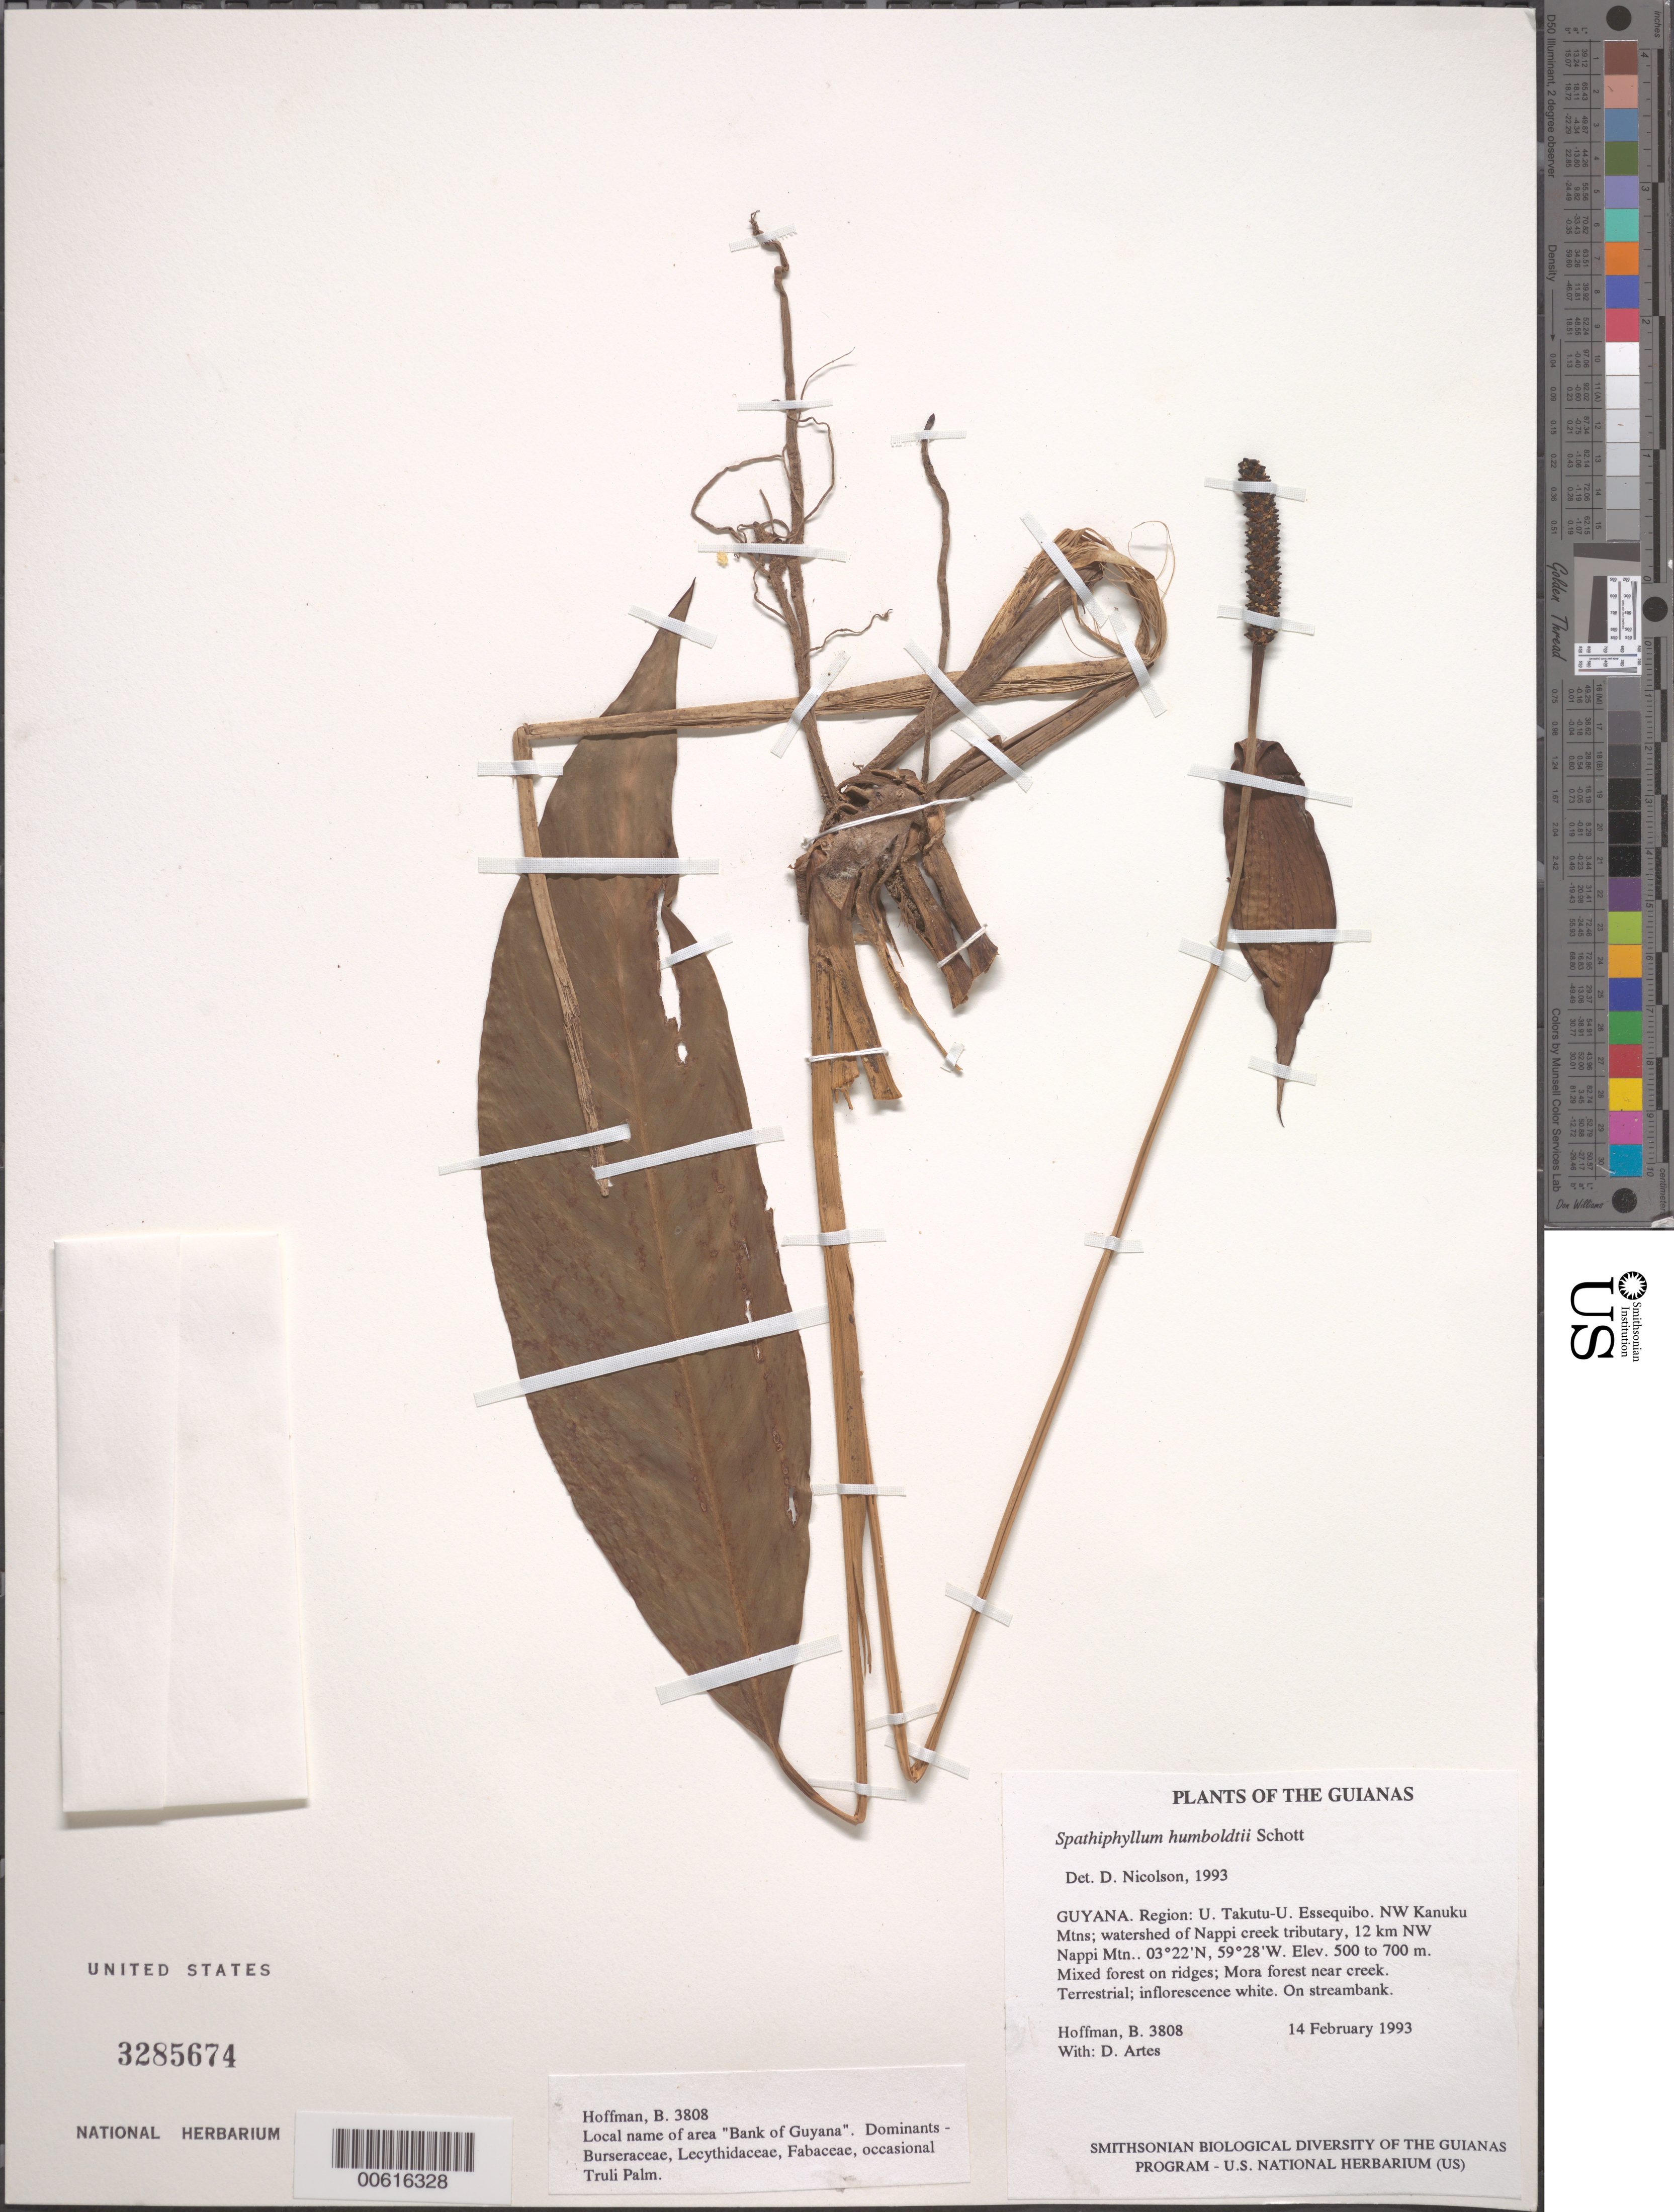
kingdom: Plantae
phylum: Tracheophyta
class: Liliopsida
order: Alismatales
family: Araceae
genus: Spathiphyllum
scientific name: Spathiphyllum humboldtii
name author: Schott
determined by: Nicolson, Dan H.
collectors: B. Hoffman & D. Artes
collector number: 3808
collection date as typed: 14 February 1993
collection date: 1993-02-14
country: Guyana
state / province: U. Takutu-U. Essequibo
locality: NW Kanuku Mountains; watershed of Nappi creek tributary, 12 km NE of Nappi Mountain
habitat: Mixed forest on ridges; Mora forest near creek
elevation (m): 500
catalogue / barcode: US 3285674